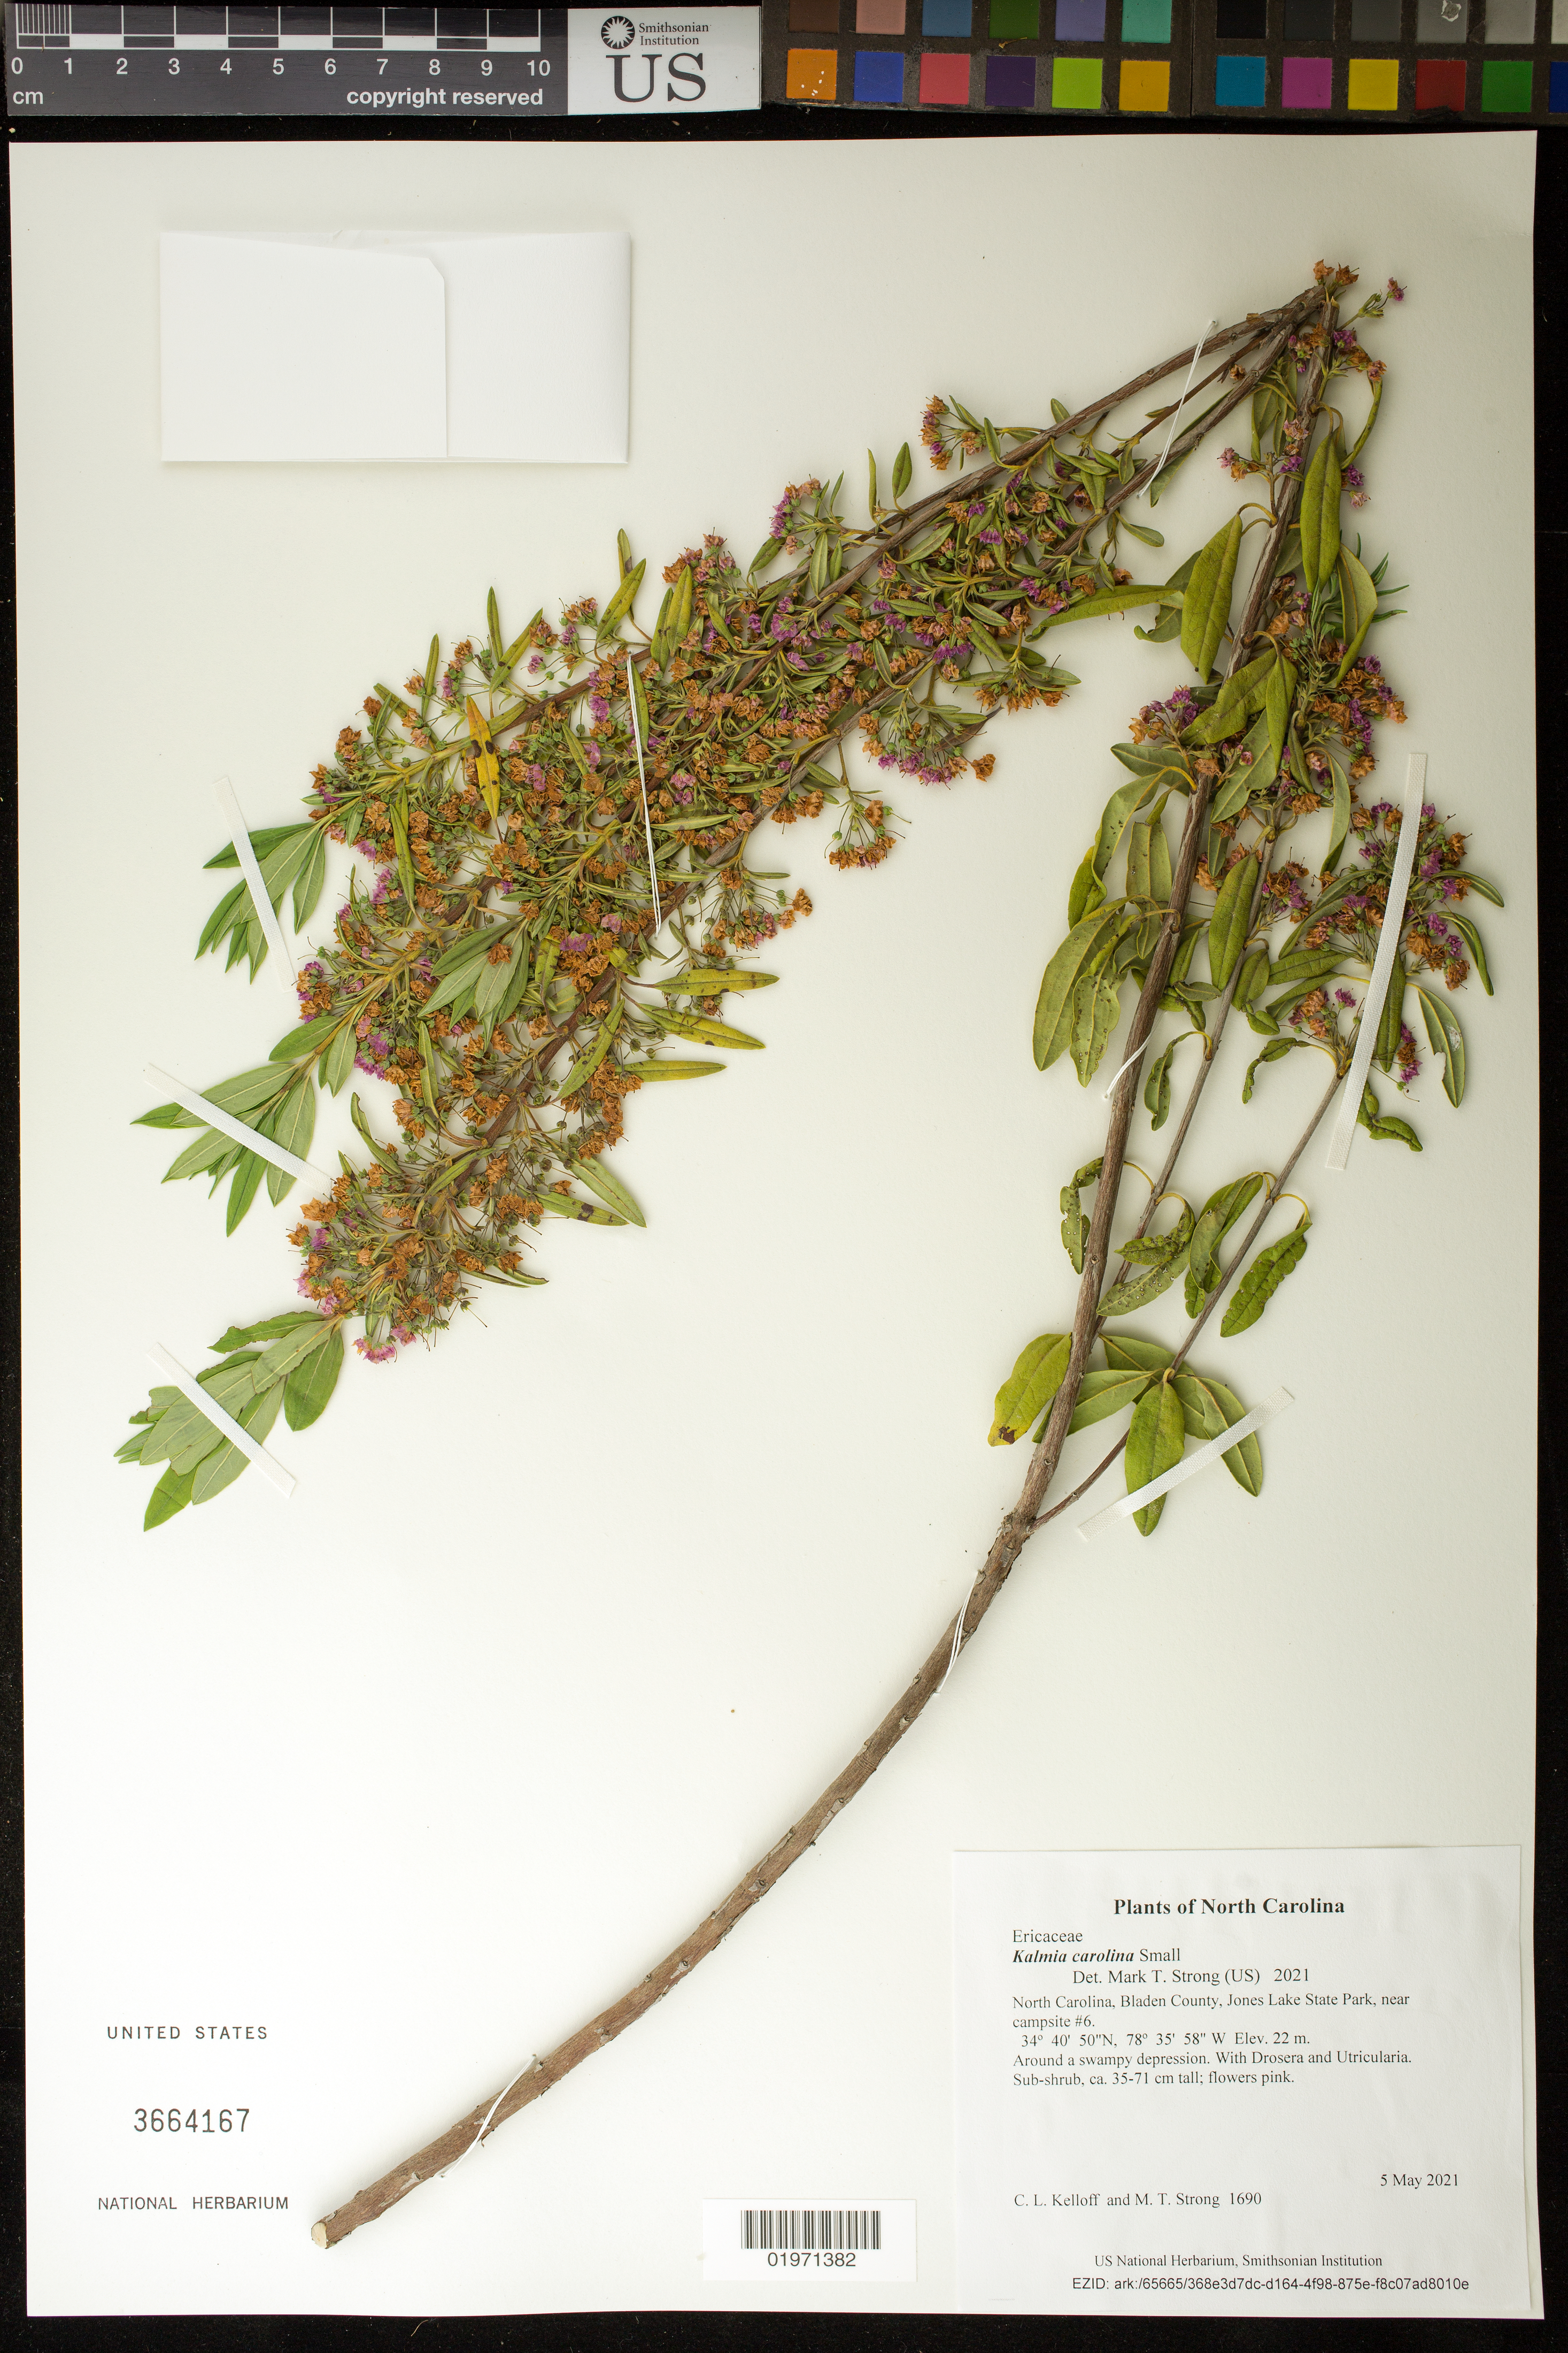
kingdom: Plantae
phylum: Tracheophyta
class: Magnoliopsida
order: Ericales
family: Ericaceae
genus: Kalmia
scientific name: Kalmia carolina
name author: Small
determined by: Strong, M. T., (US), Smithsonian Institution - National Museum of Natural History (UNITED STATES)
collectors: C. L. Kelloff & M. T. Strong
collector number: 1690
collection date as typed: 5 May 2021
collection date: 2021-05-05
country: United States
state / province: North Carolina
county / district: Bladen County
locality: Jones Lake State Park, near campsite #6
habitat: Around a swampy depression. With Drosera and Utricularia.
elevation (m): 22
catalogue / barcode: US 3664167